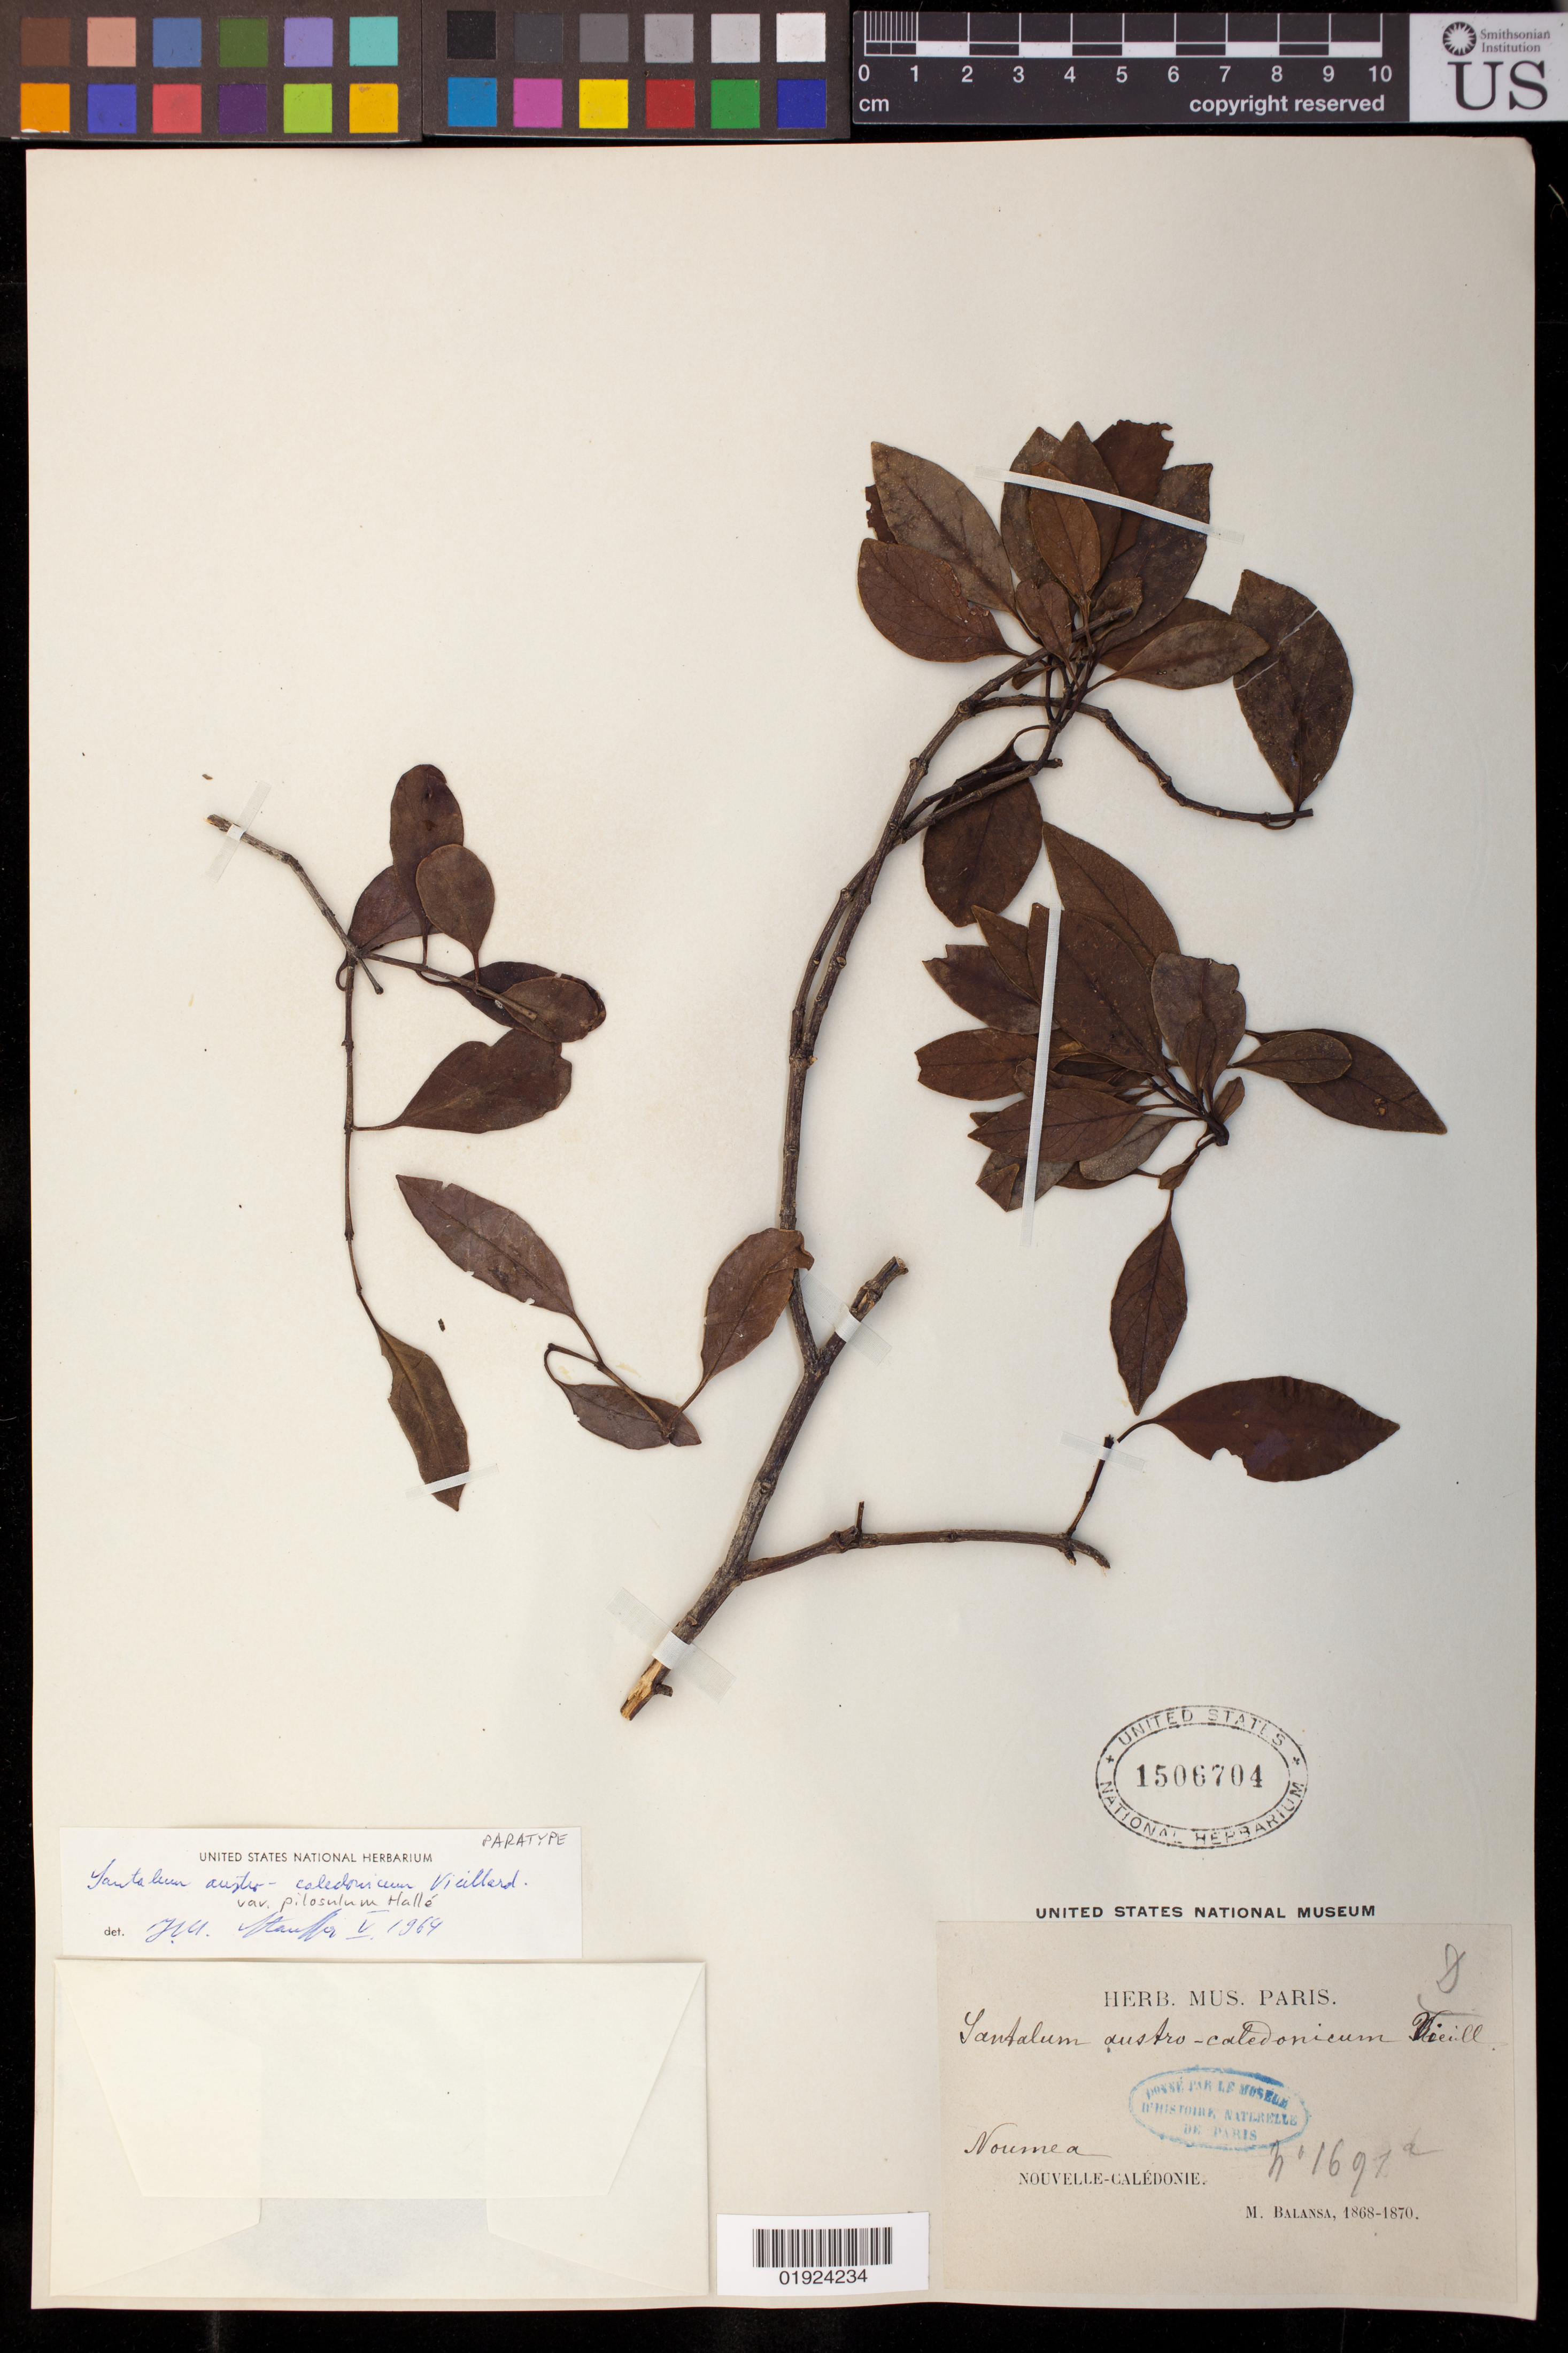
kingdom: Plantae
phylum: Tracheophyta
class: Magnoliopsida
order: Santalales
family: Santalaceae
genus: Santalum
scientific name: Santalum austrocaledonicum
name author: Vieill.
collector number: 1697a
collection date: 1868/1870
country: New Caledonia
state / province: South Province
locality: Noumea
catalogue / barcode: US 1506704